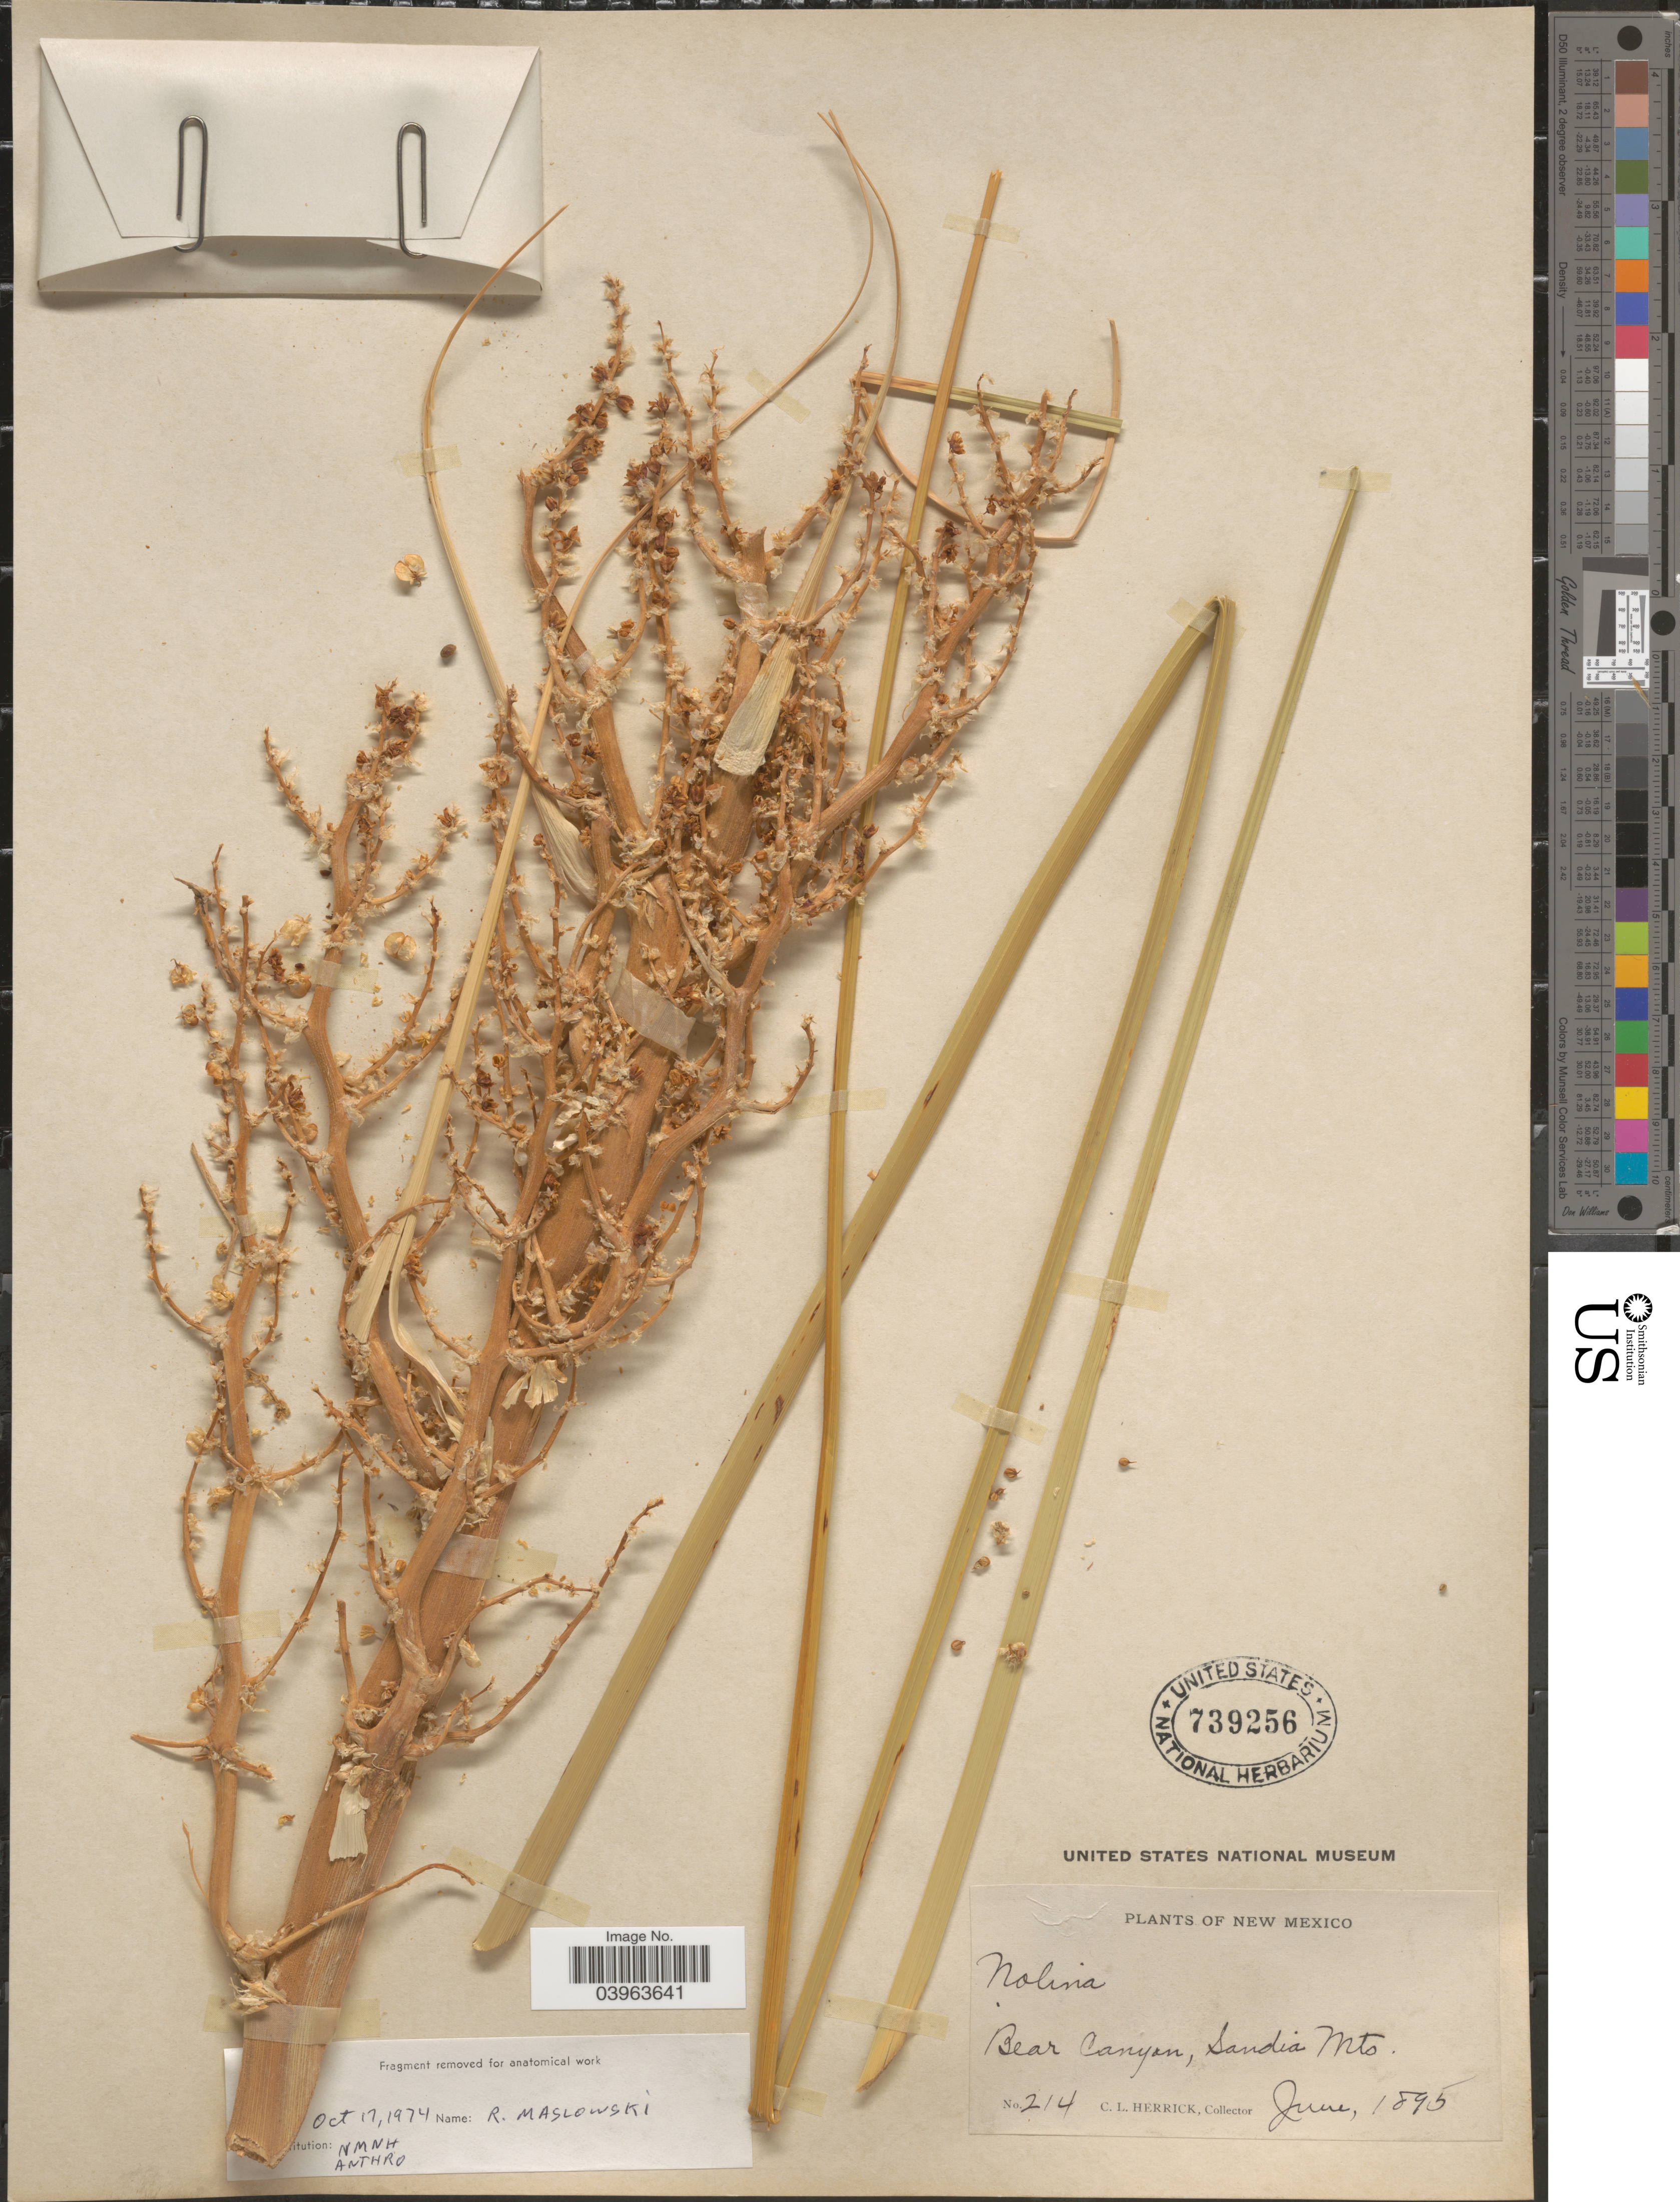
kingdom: Plantae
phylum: Tracheophyta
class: Liliopsida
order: Asparagales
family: Asparagaceae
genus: Nolina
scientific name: Nolina microcarpa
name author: S. Watson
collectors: C. Herrick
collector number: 214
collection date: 1895-06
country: United States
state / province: New Mexico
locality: Bear Canyon, Sandia Mts.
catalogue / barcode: US 739256